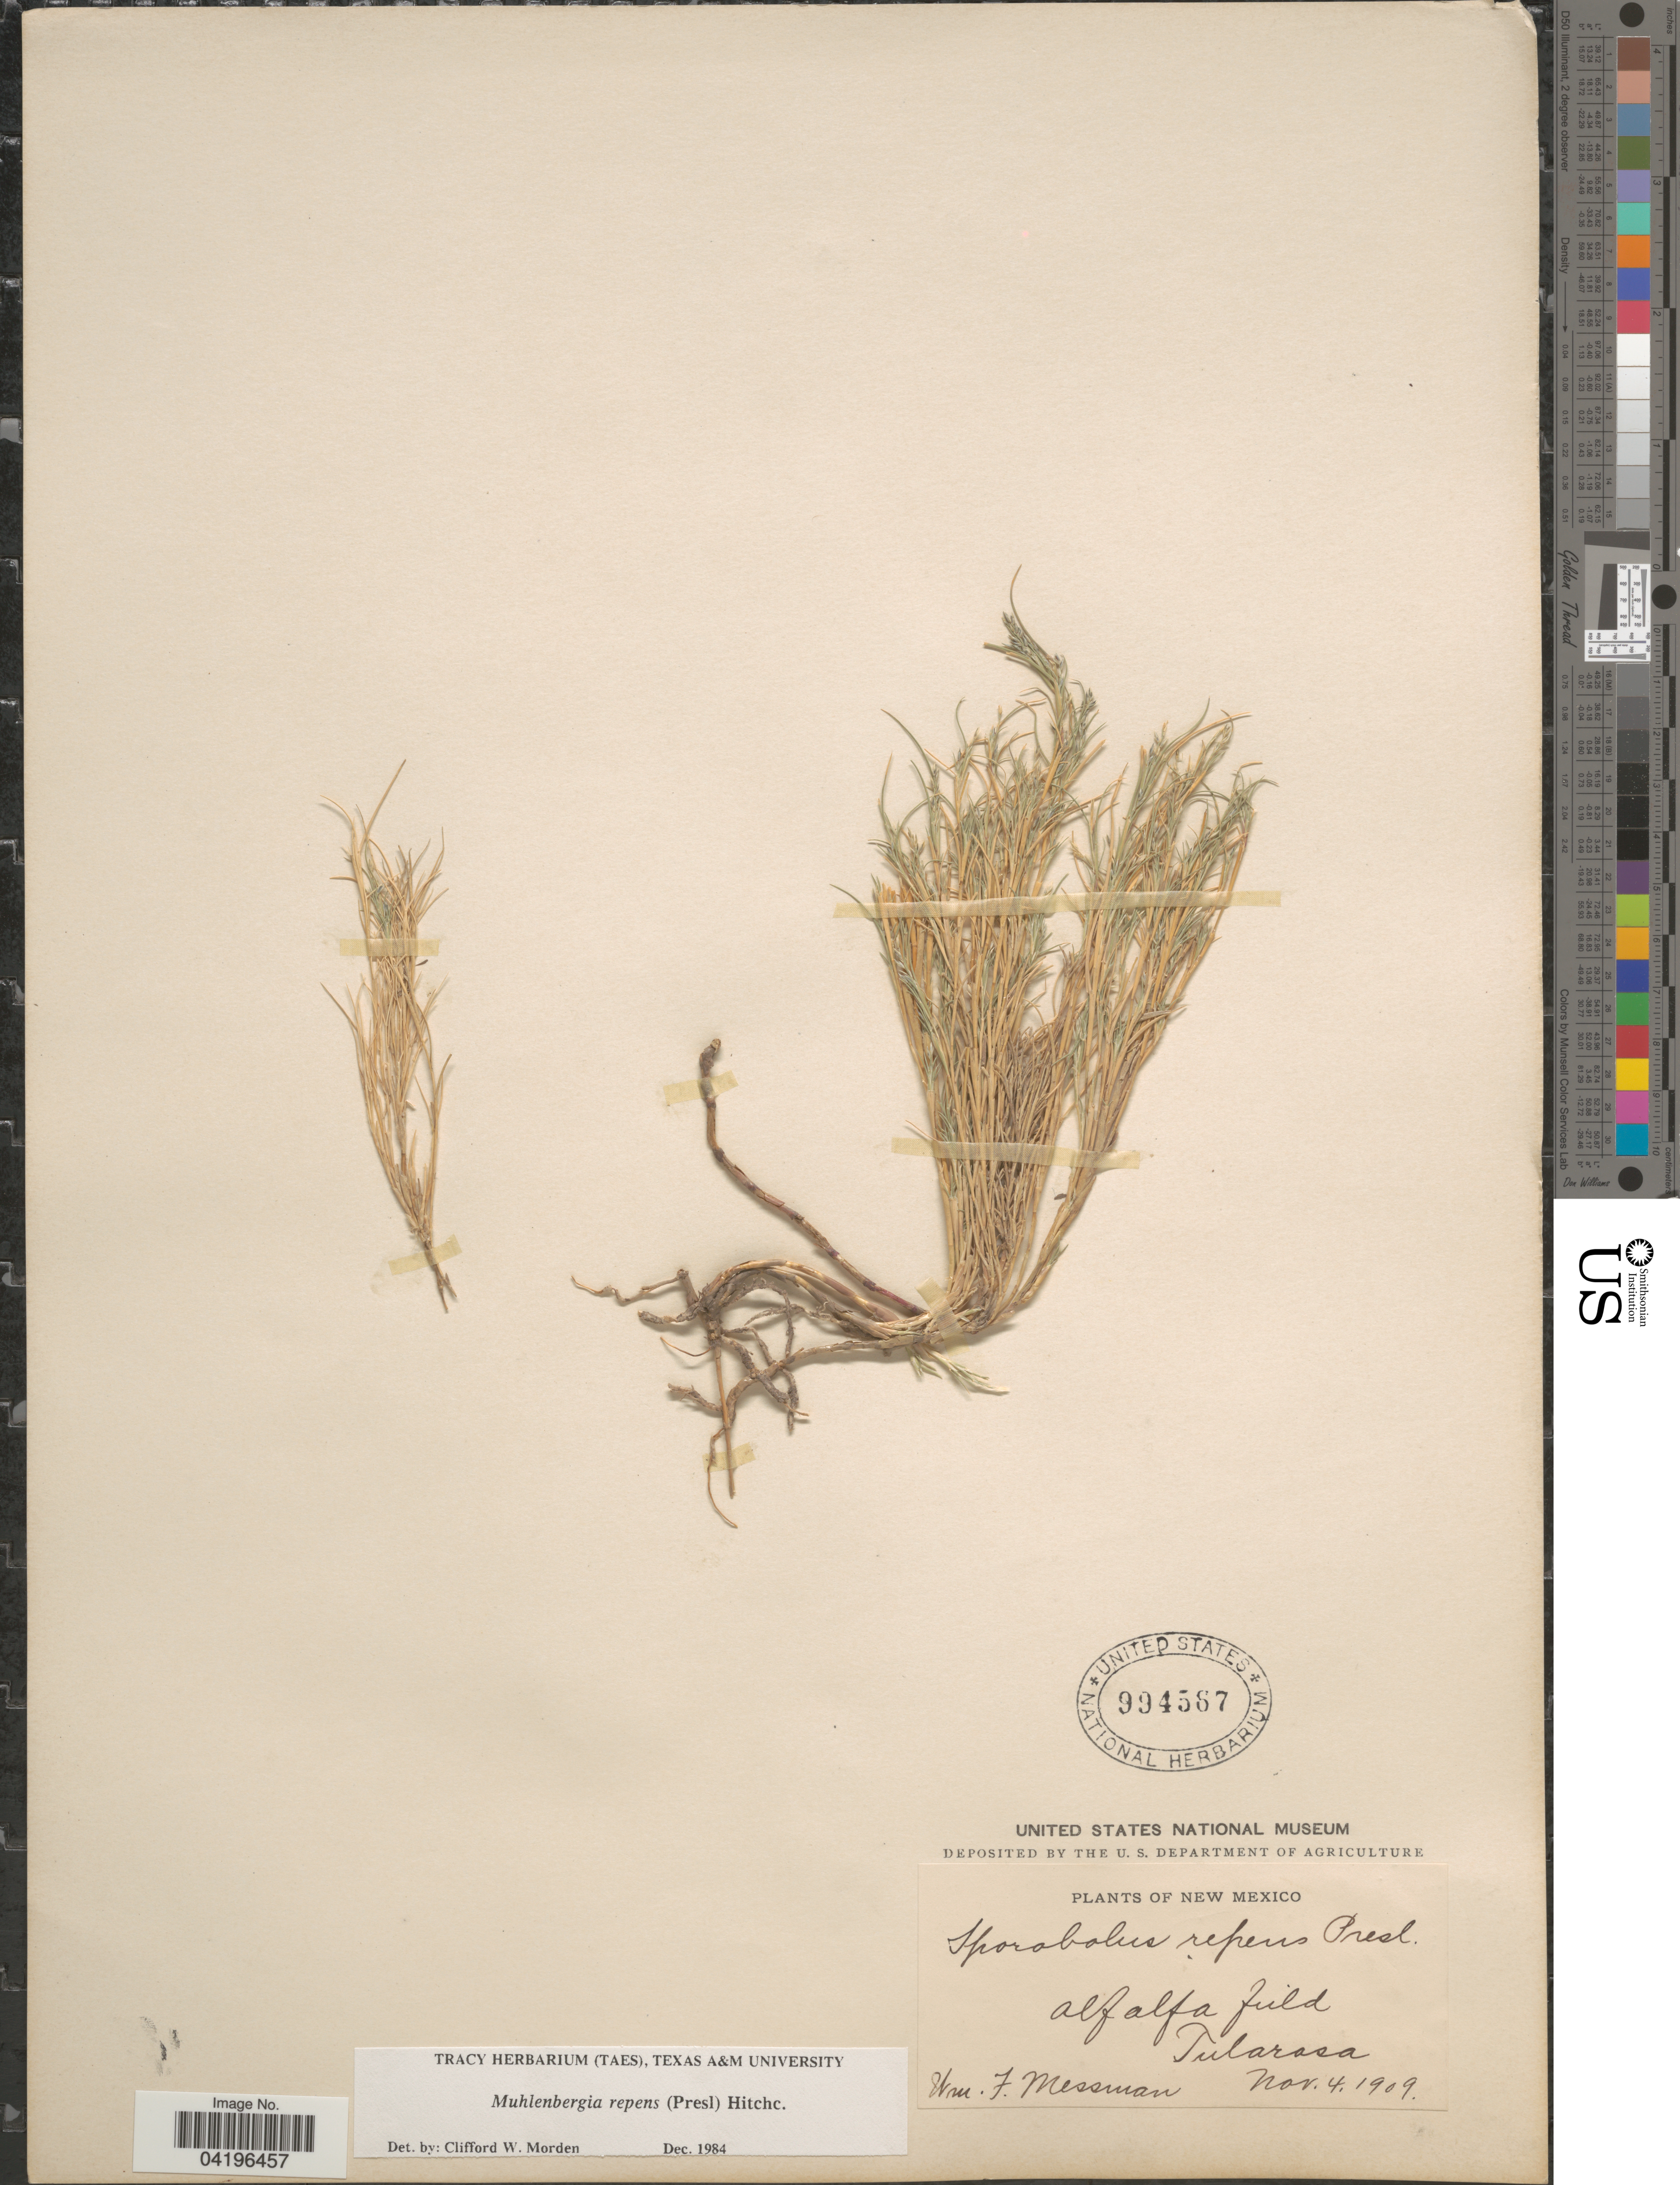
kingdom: Plantae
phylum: Tracheophyta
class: Liliopsida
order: Poales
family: Poaceae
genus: Muhlenbergia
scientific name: Muhlenbergia repens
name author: (J. Presl) Hitchc.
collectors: W. Messman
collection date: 1909-11-04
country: United States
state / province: New Mexico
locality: Alfalfa Field. Tularasa.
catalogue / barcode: US 994567